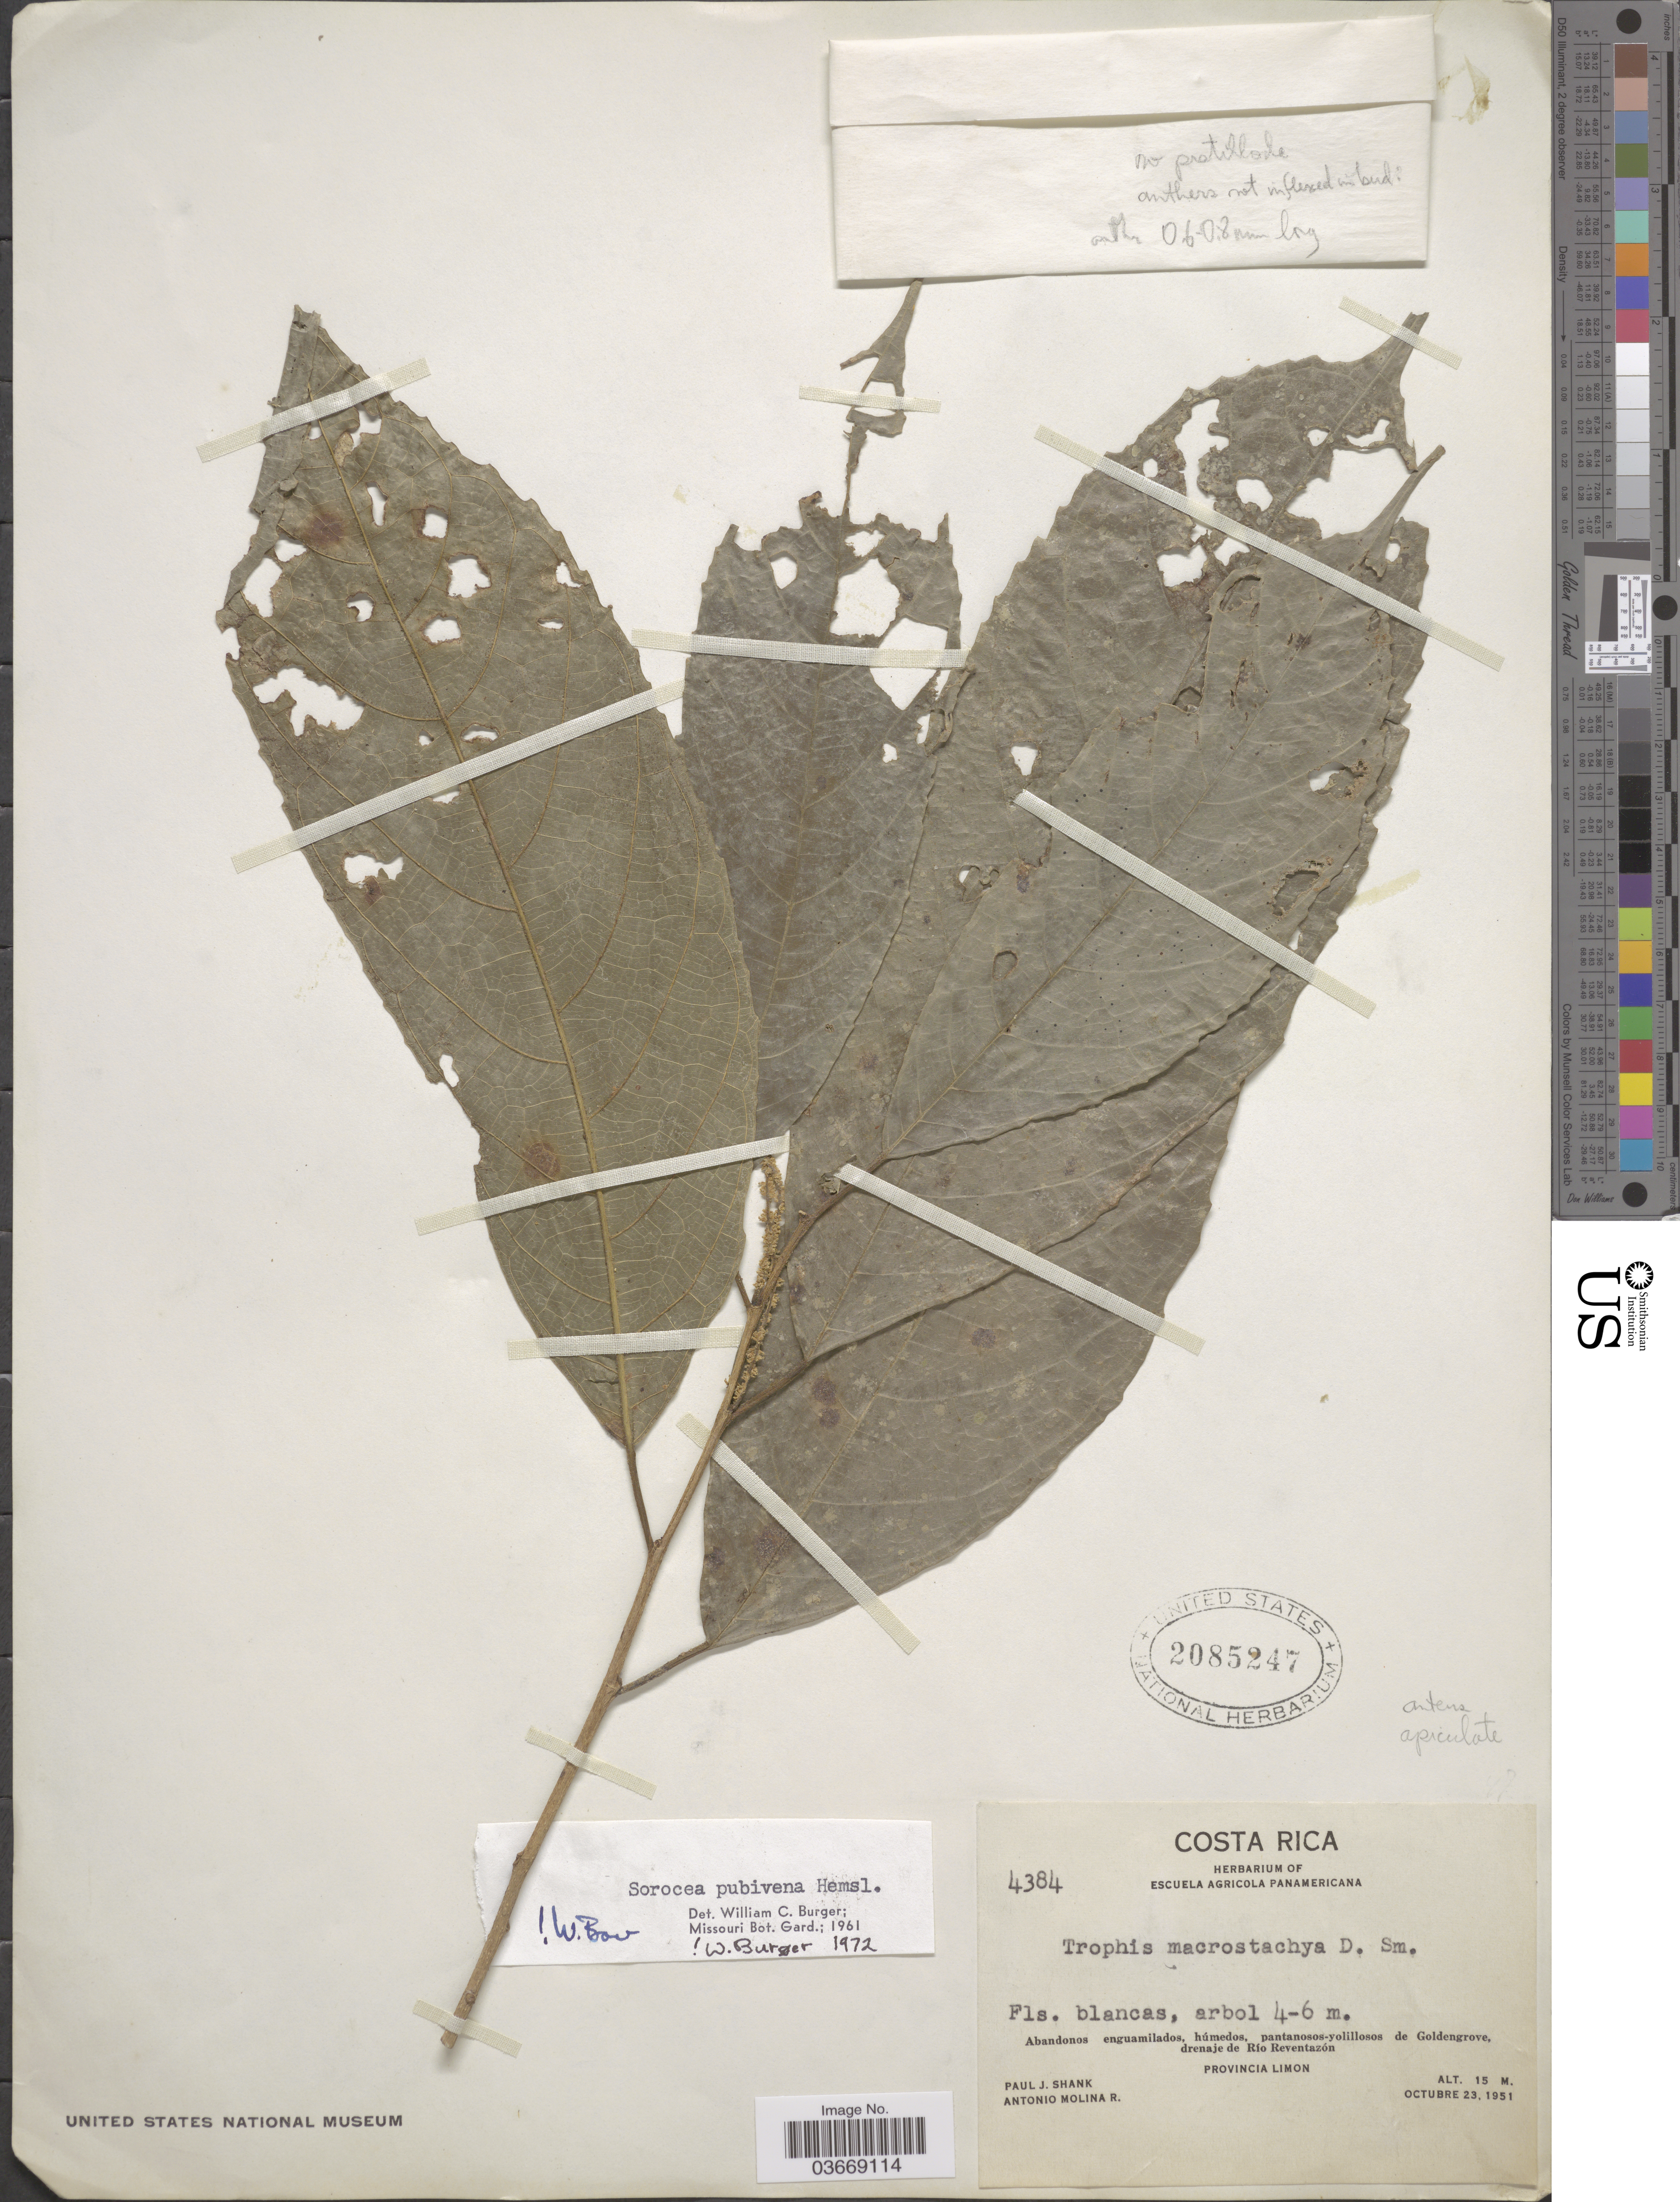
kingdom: Plantae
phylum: Tracheophyta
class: Magnoliopsida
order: Rosales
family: Moraceae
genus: Sorocea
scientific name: Sorocea pubivena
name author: Hemsl.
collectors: P. J. Shank & A. Molina R.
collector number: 4384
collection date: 1951-10-23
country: Costa Rica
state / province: Limón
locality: Abandonos enguamilados, húmedos, pantanosos-yolillosos de Goldengrove, drenaje de Río Reventazón.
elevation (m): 15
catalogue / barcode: US 2085247